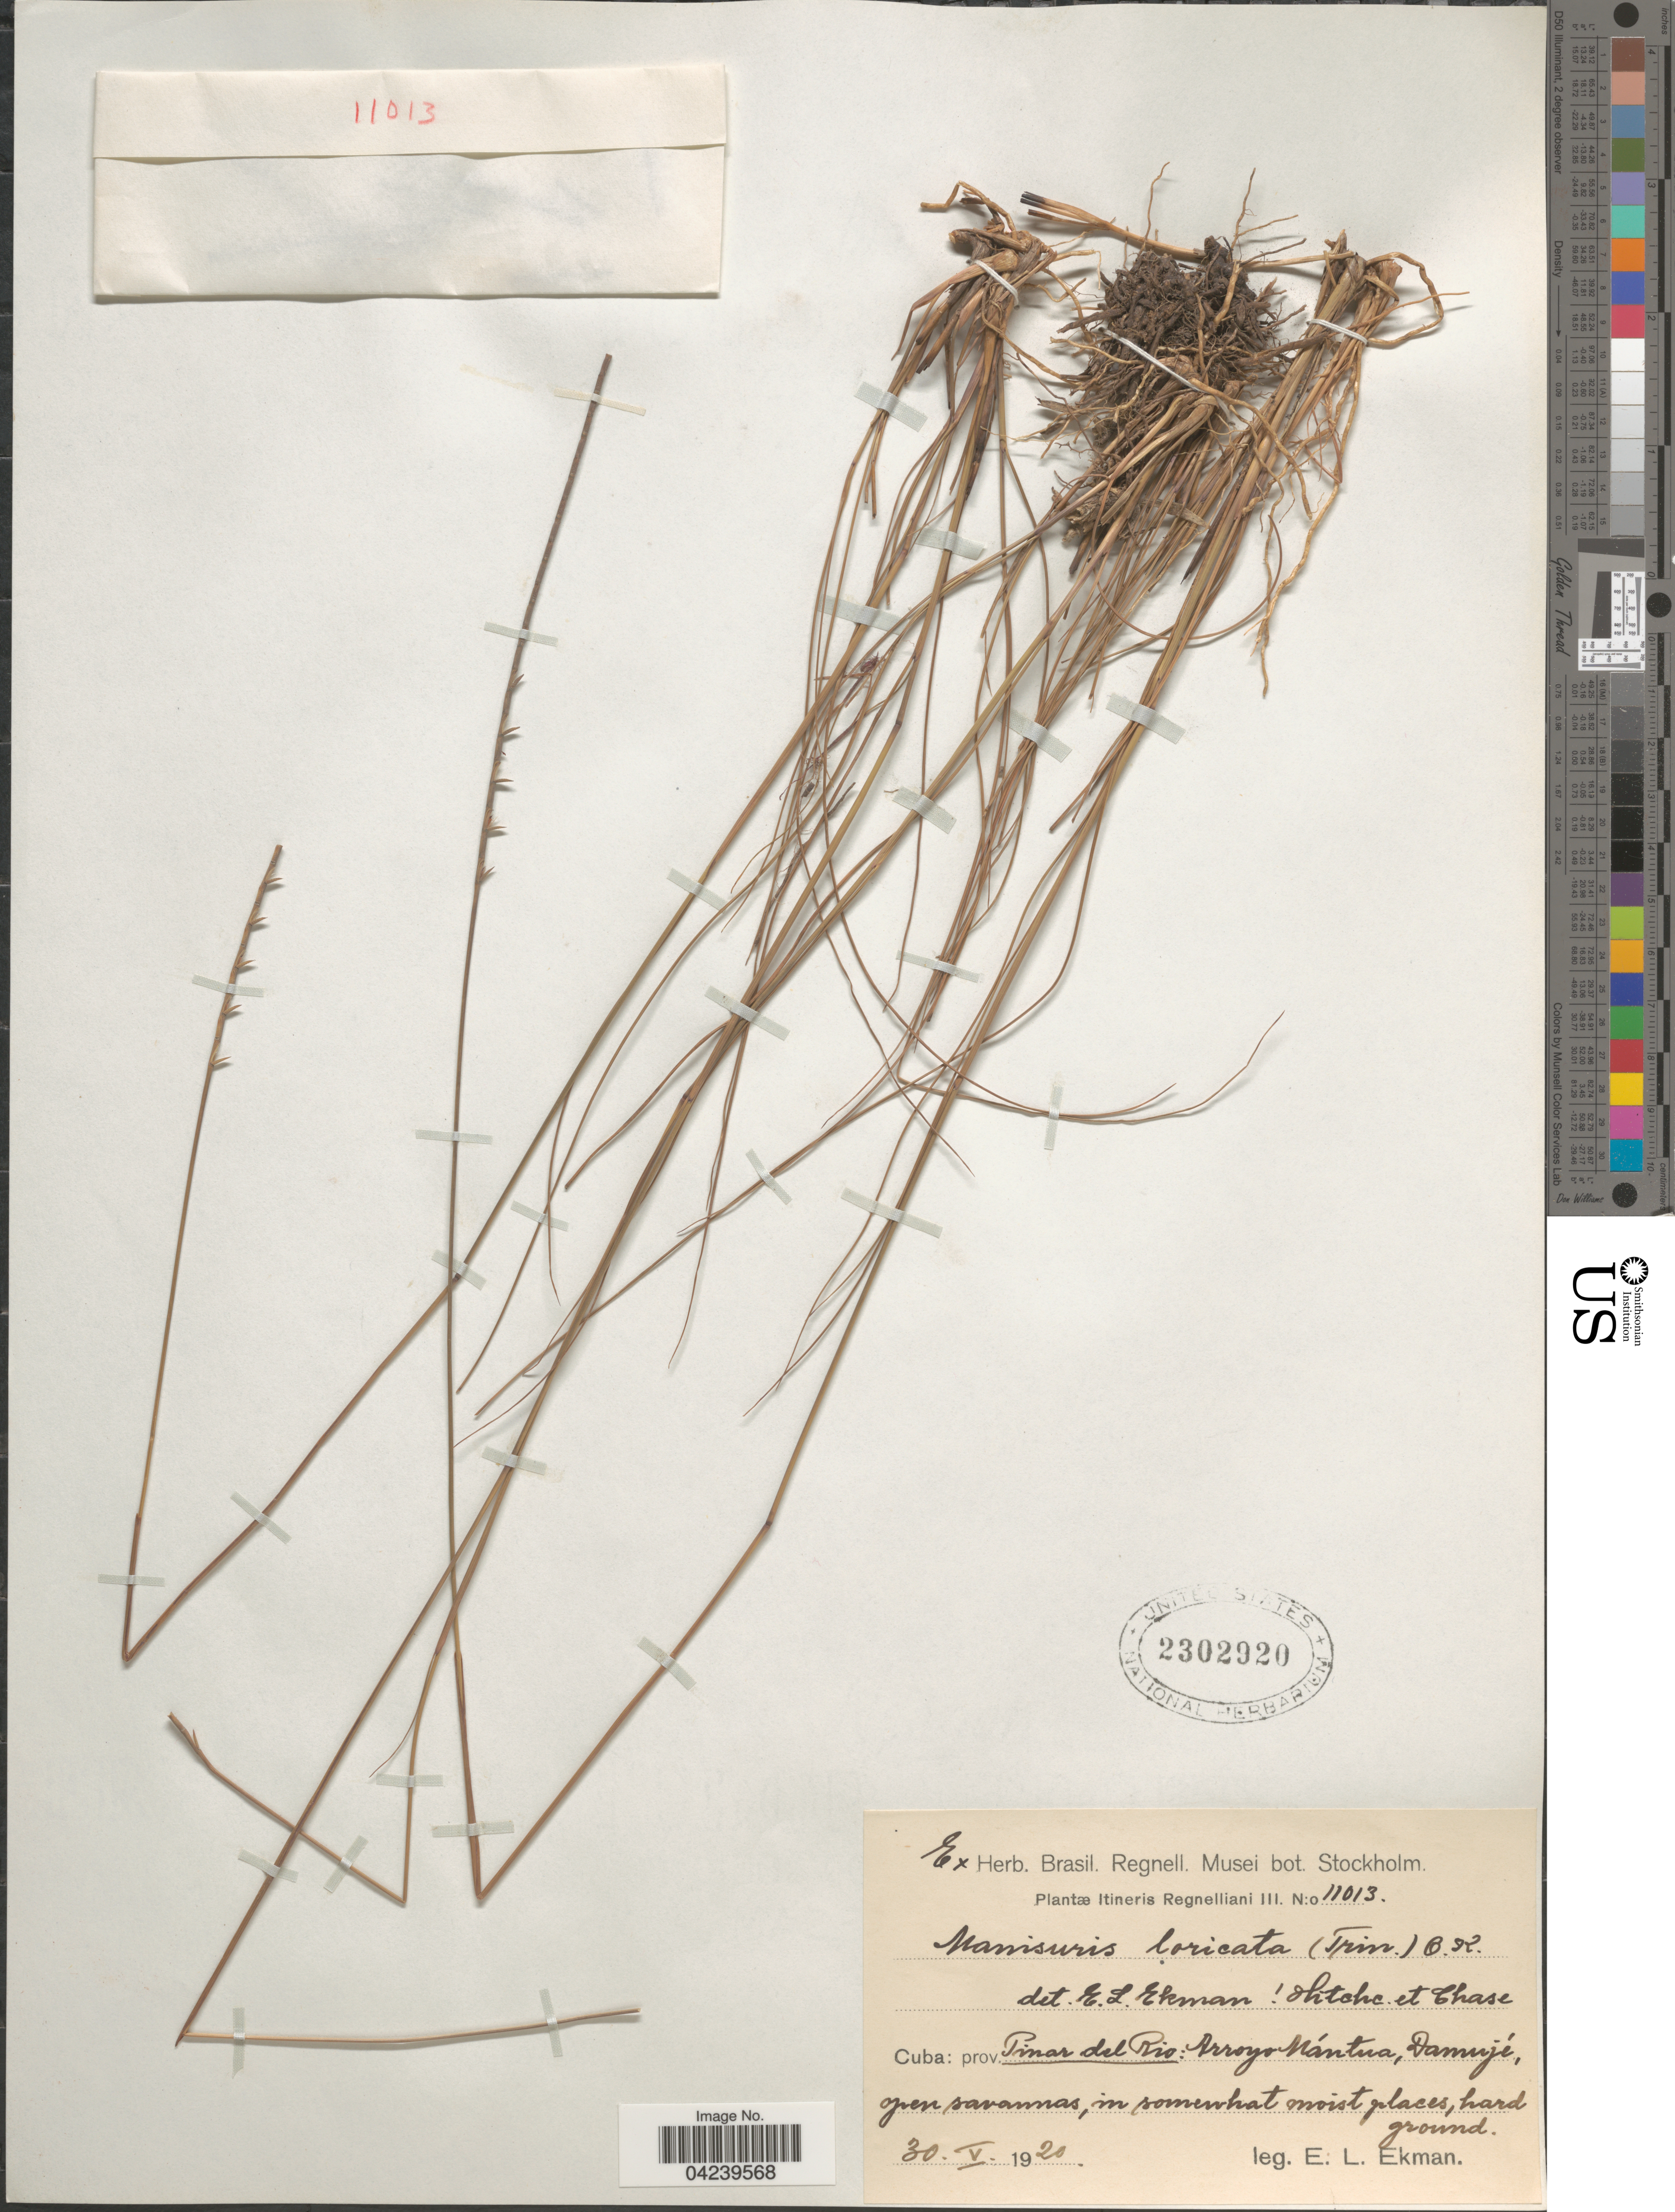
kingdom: Plantae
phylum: Tracheophyta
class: Liliopsida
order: Poales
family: Poaceae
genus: Rhytachne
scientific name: Rhytachne rottboellioides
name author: Desv.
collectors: E. L. Ekman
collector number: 11013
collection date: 1920-05-30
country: Cuba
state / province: Pinar del Río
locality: Itineris Regnelliani III. Prov. Pinar del Rio: Arroyo Mántua, Damují.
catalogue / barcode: US 2302920